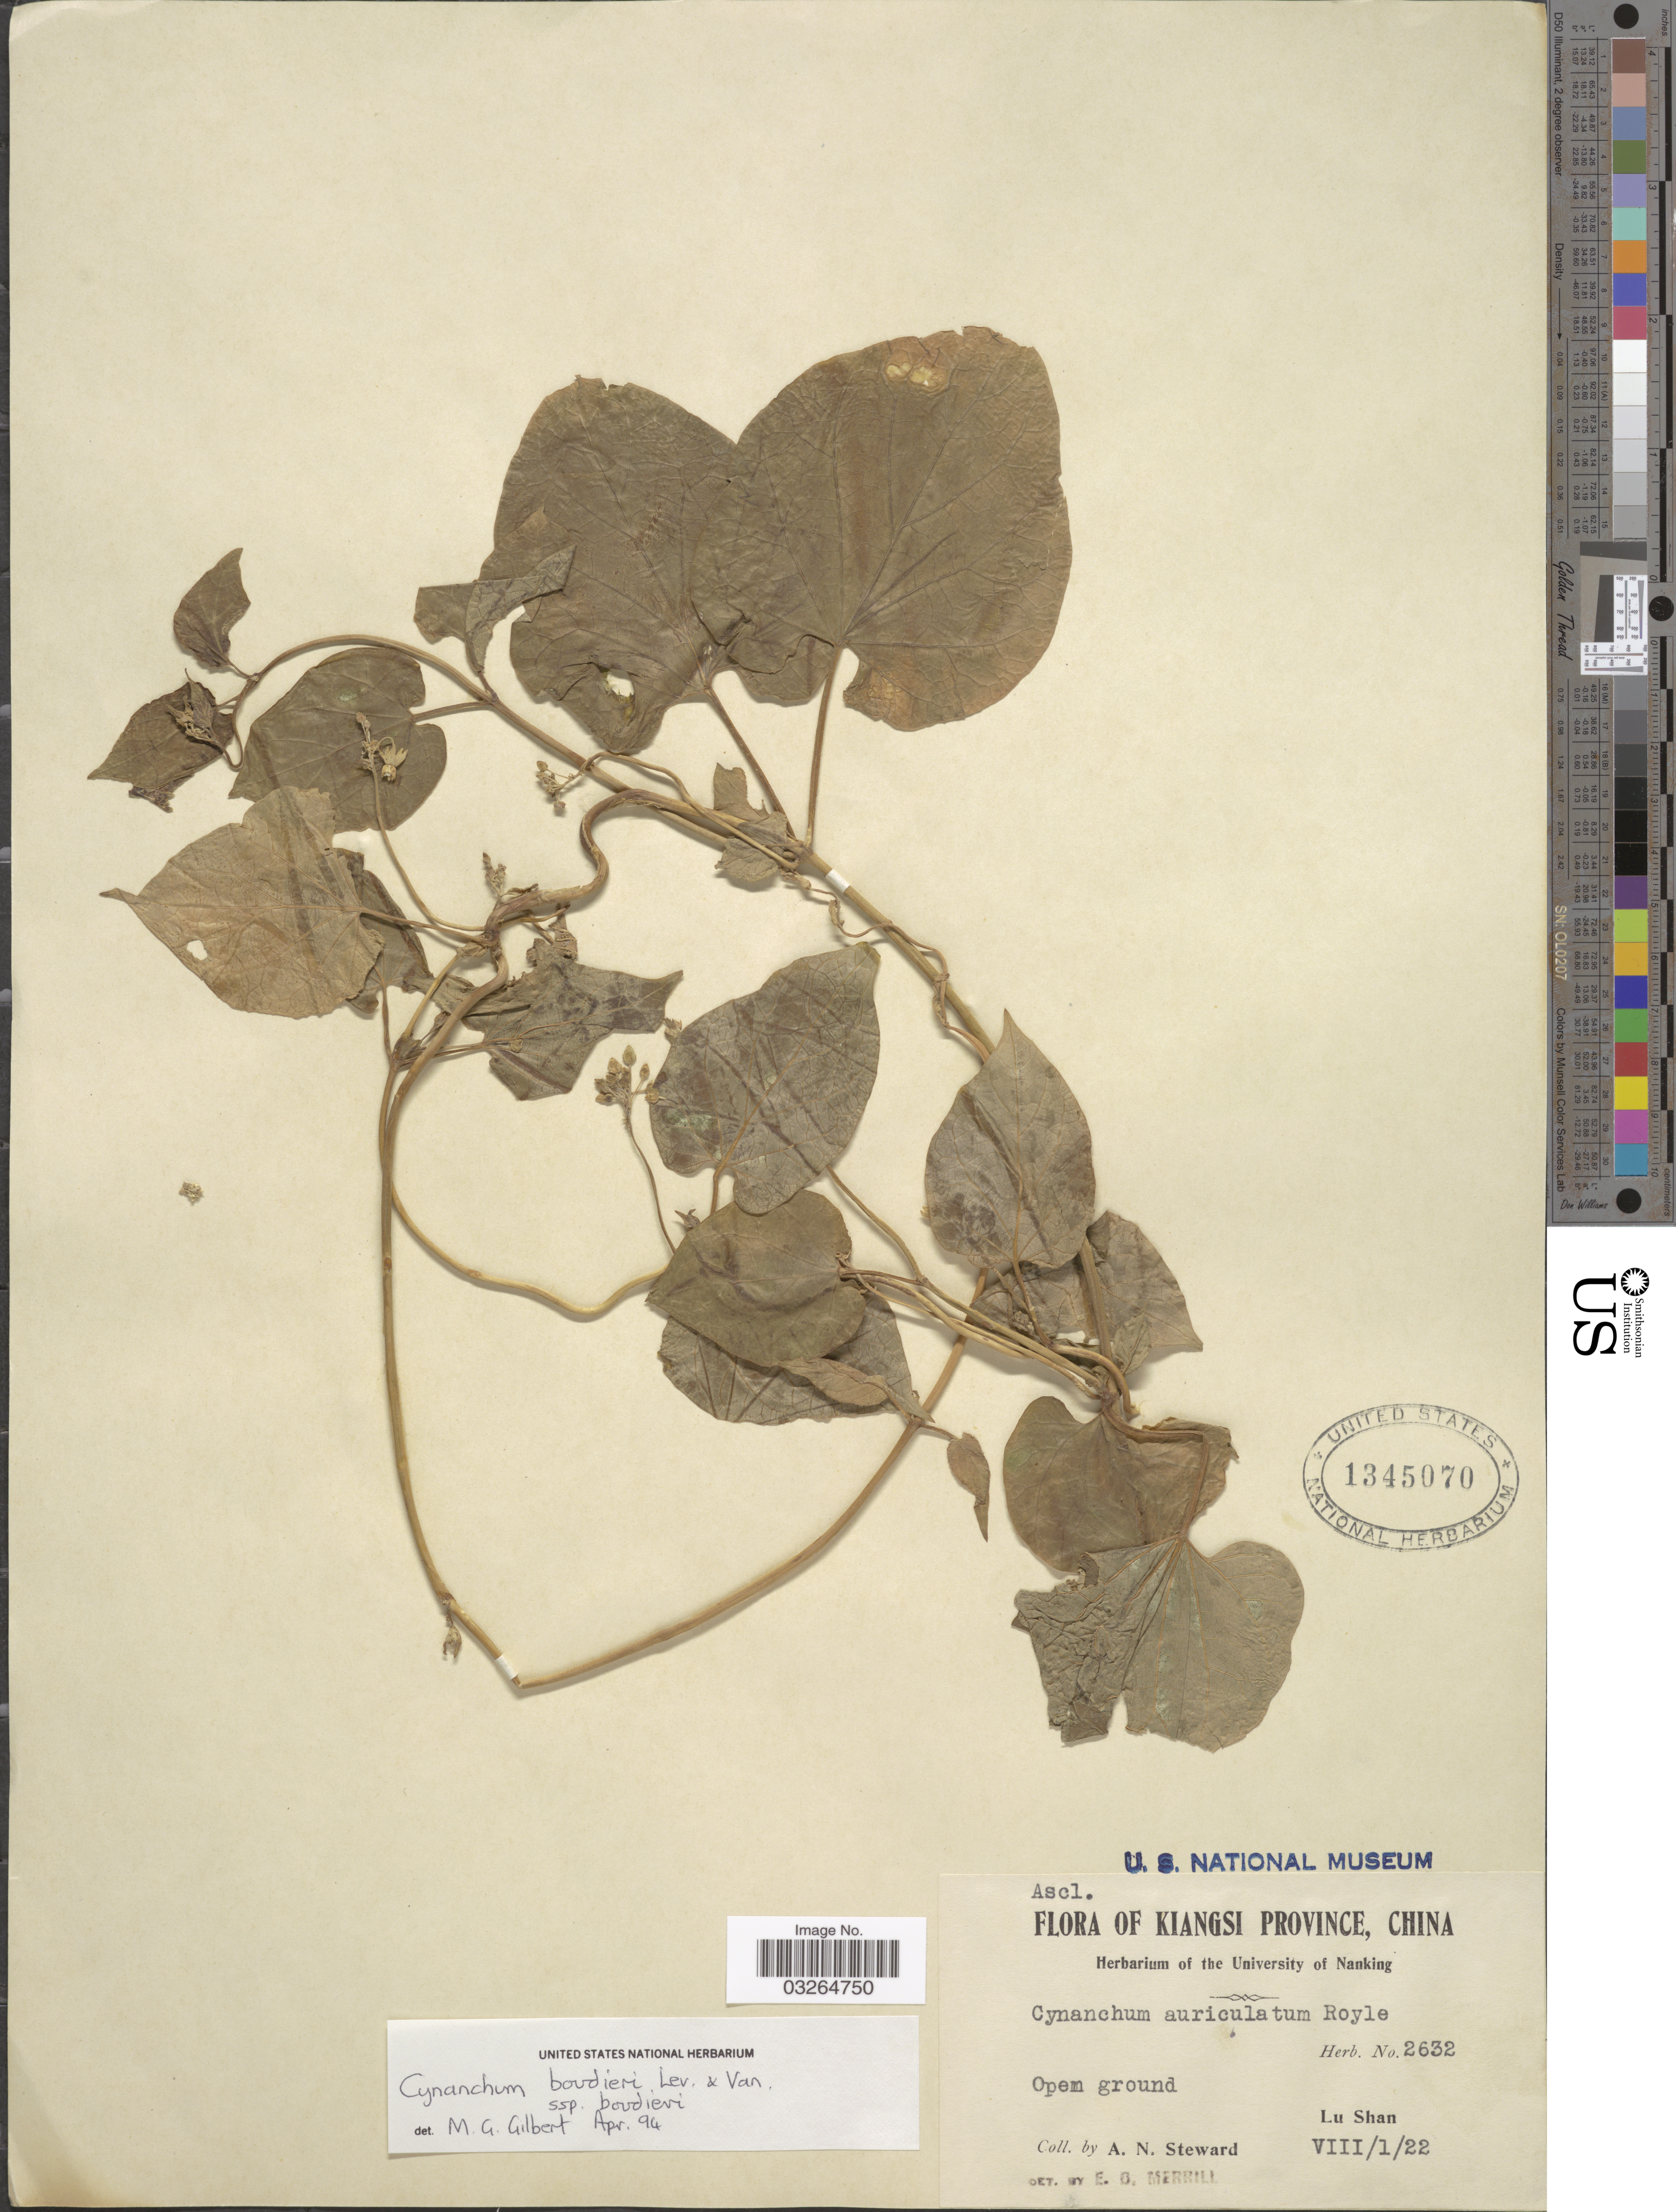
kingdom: Plantae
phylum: Tracheophyta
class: Magnoliopsida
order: Gentianales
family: Apocynaceae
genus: Cynanchum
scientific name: Cynanchum boudieri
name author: H. Lév. & Vaniot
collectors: A. N. Steward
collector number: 2632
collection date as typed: Transcribed d/m/y: 1/8/22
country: China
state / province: Jiangxi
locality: Kiangsi Province. Lu Shan.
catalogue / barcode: US 1345070